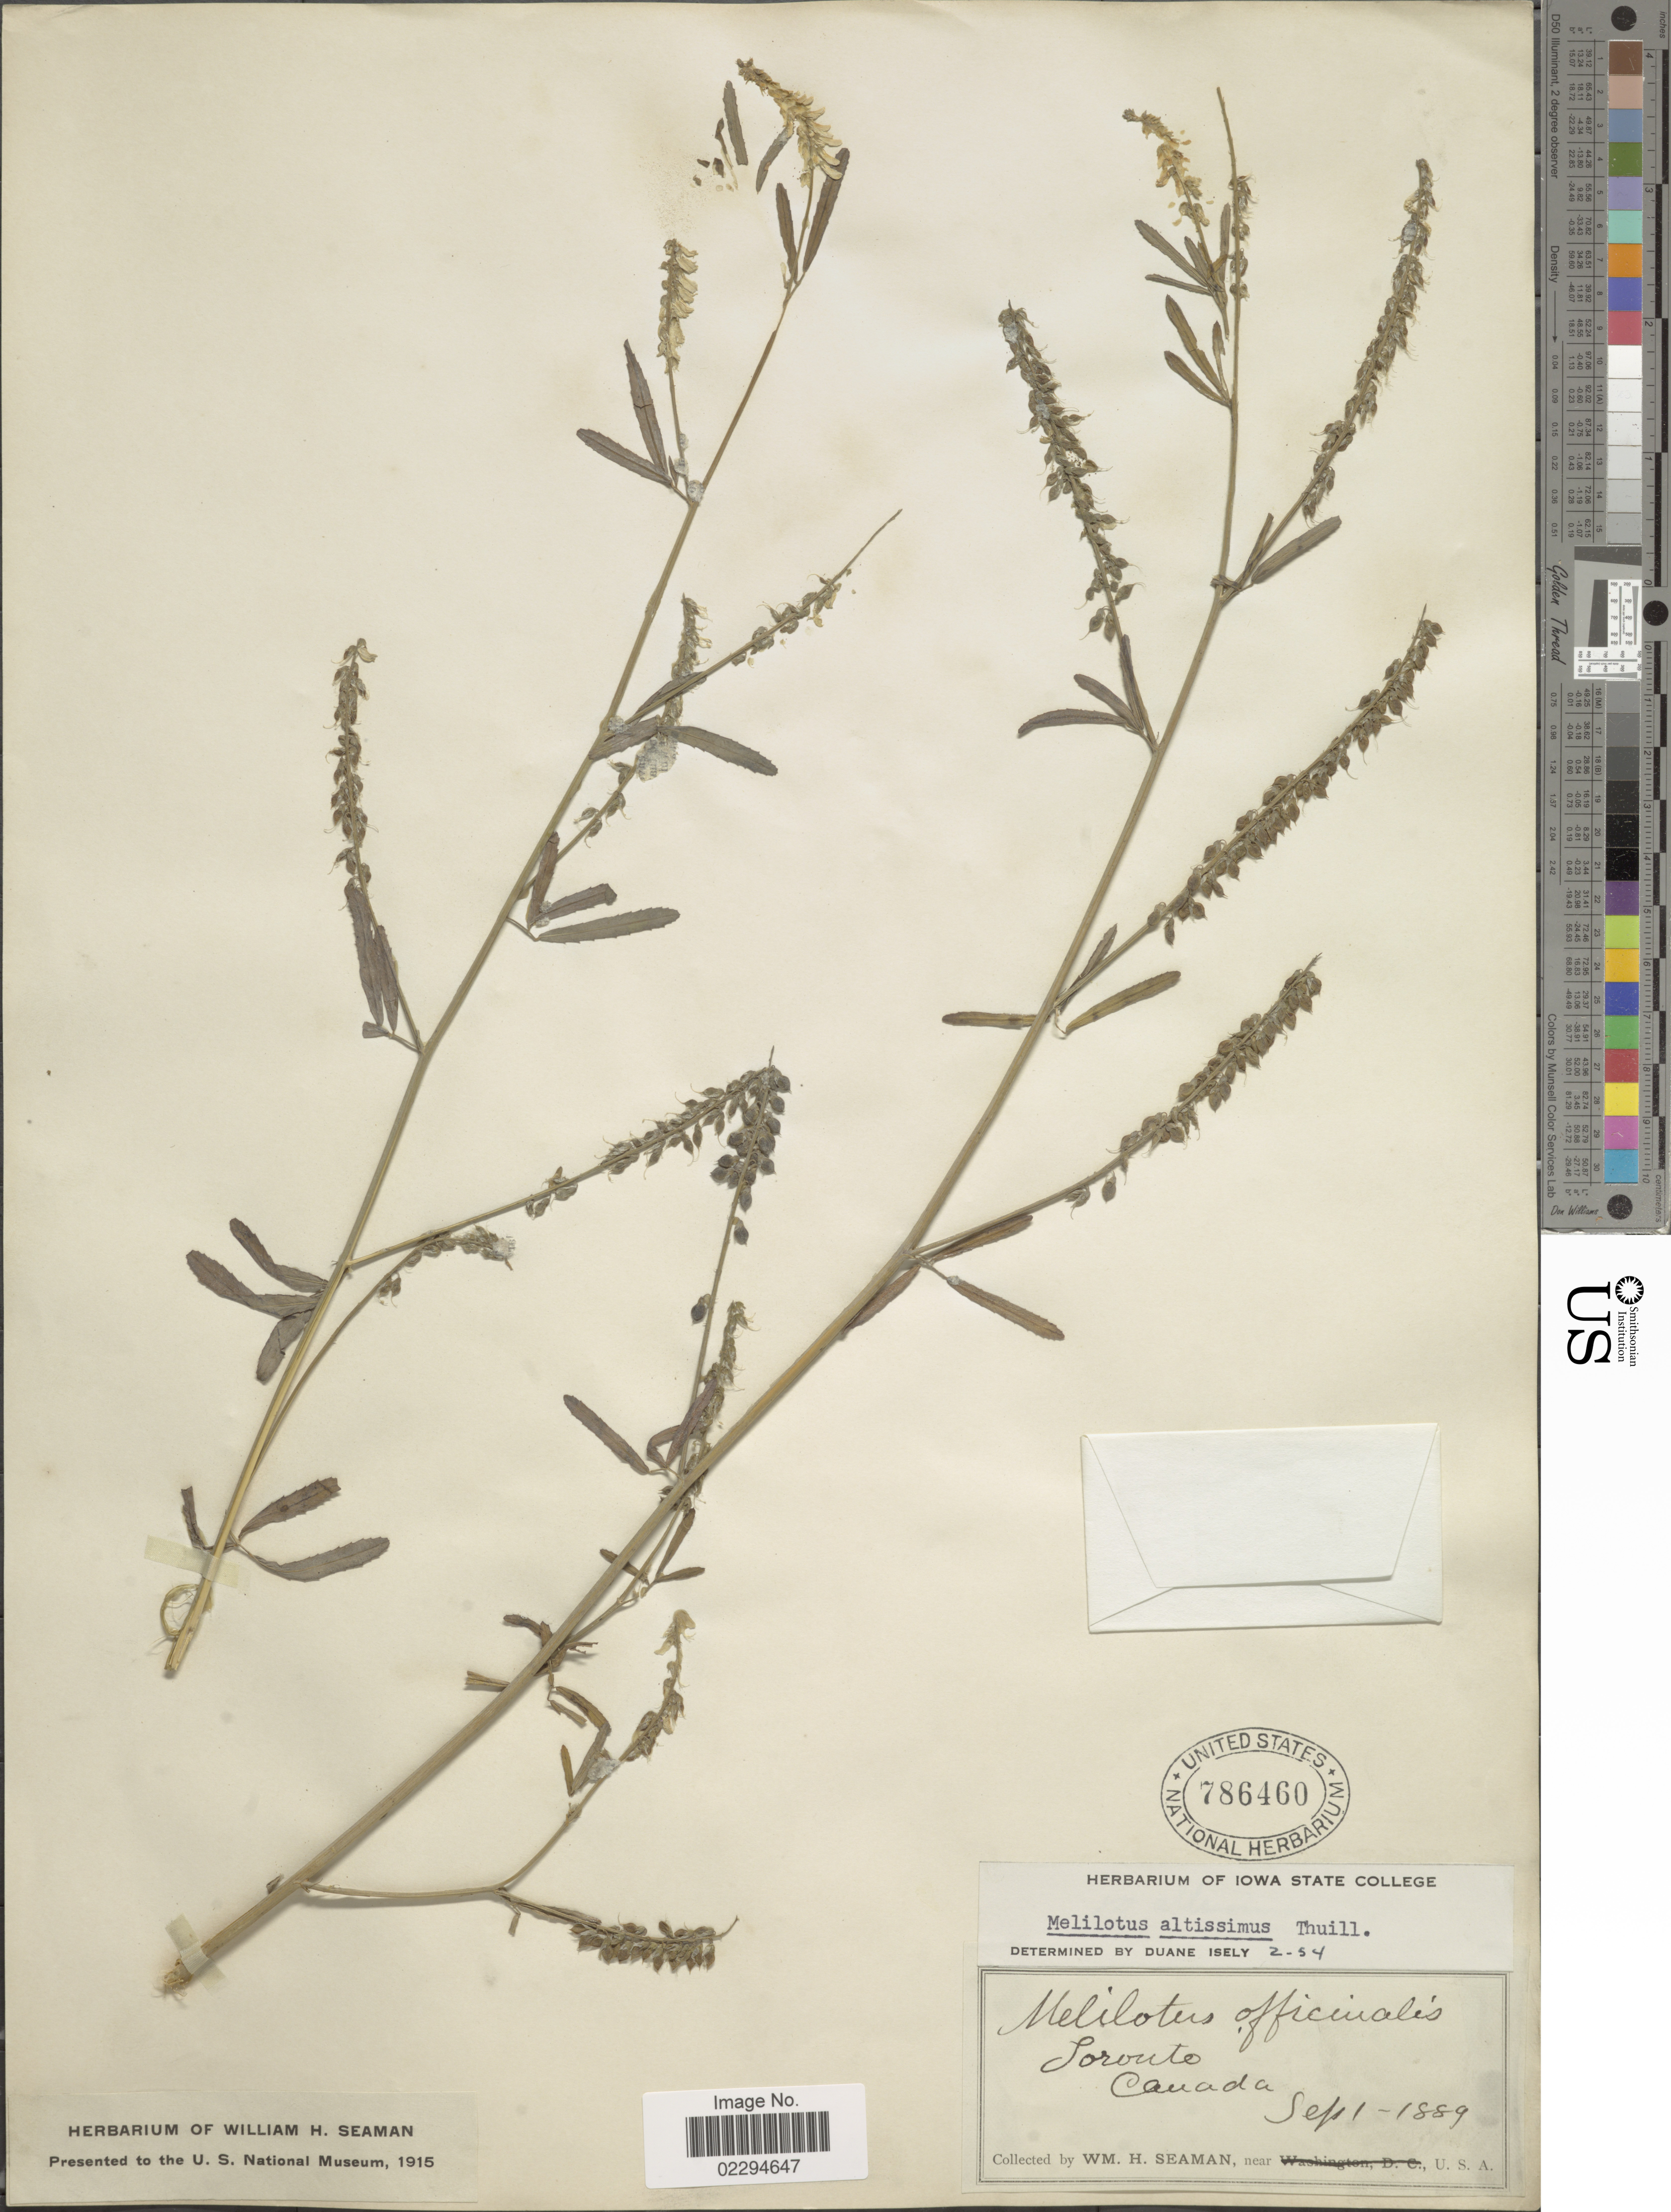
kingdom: Plantae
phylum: Tracheophyta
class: Magnoliopsida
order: Fabales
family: Fabaceae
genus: Melilotus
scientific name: Melilotus altissimus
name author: Thuill.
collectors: W. Seaman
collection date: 1889-09-01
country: Canada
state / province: Ontario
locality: Toronto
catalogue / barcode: US 786460